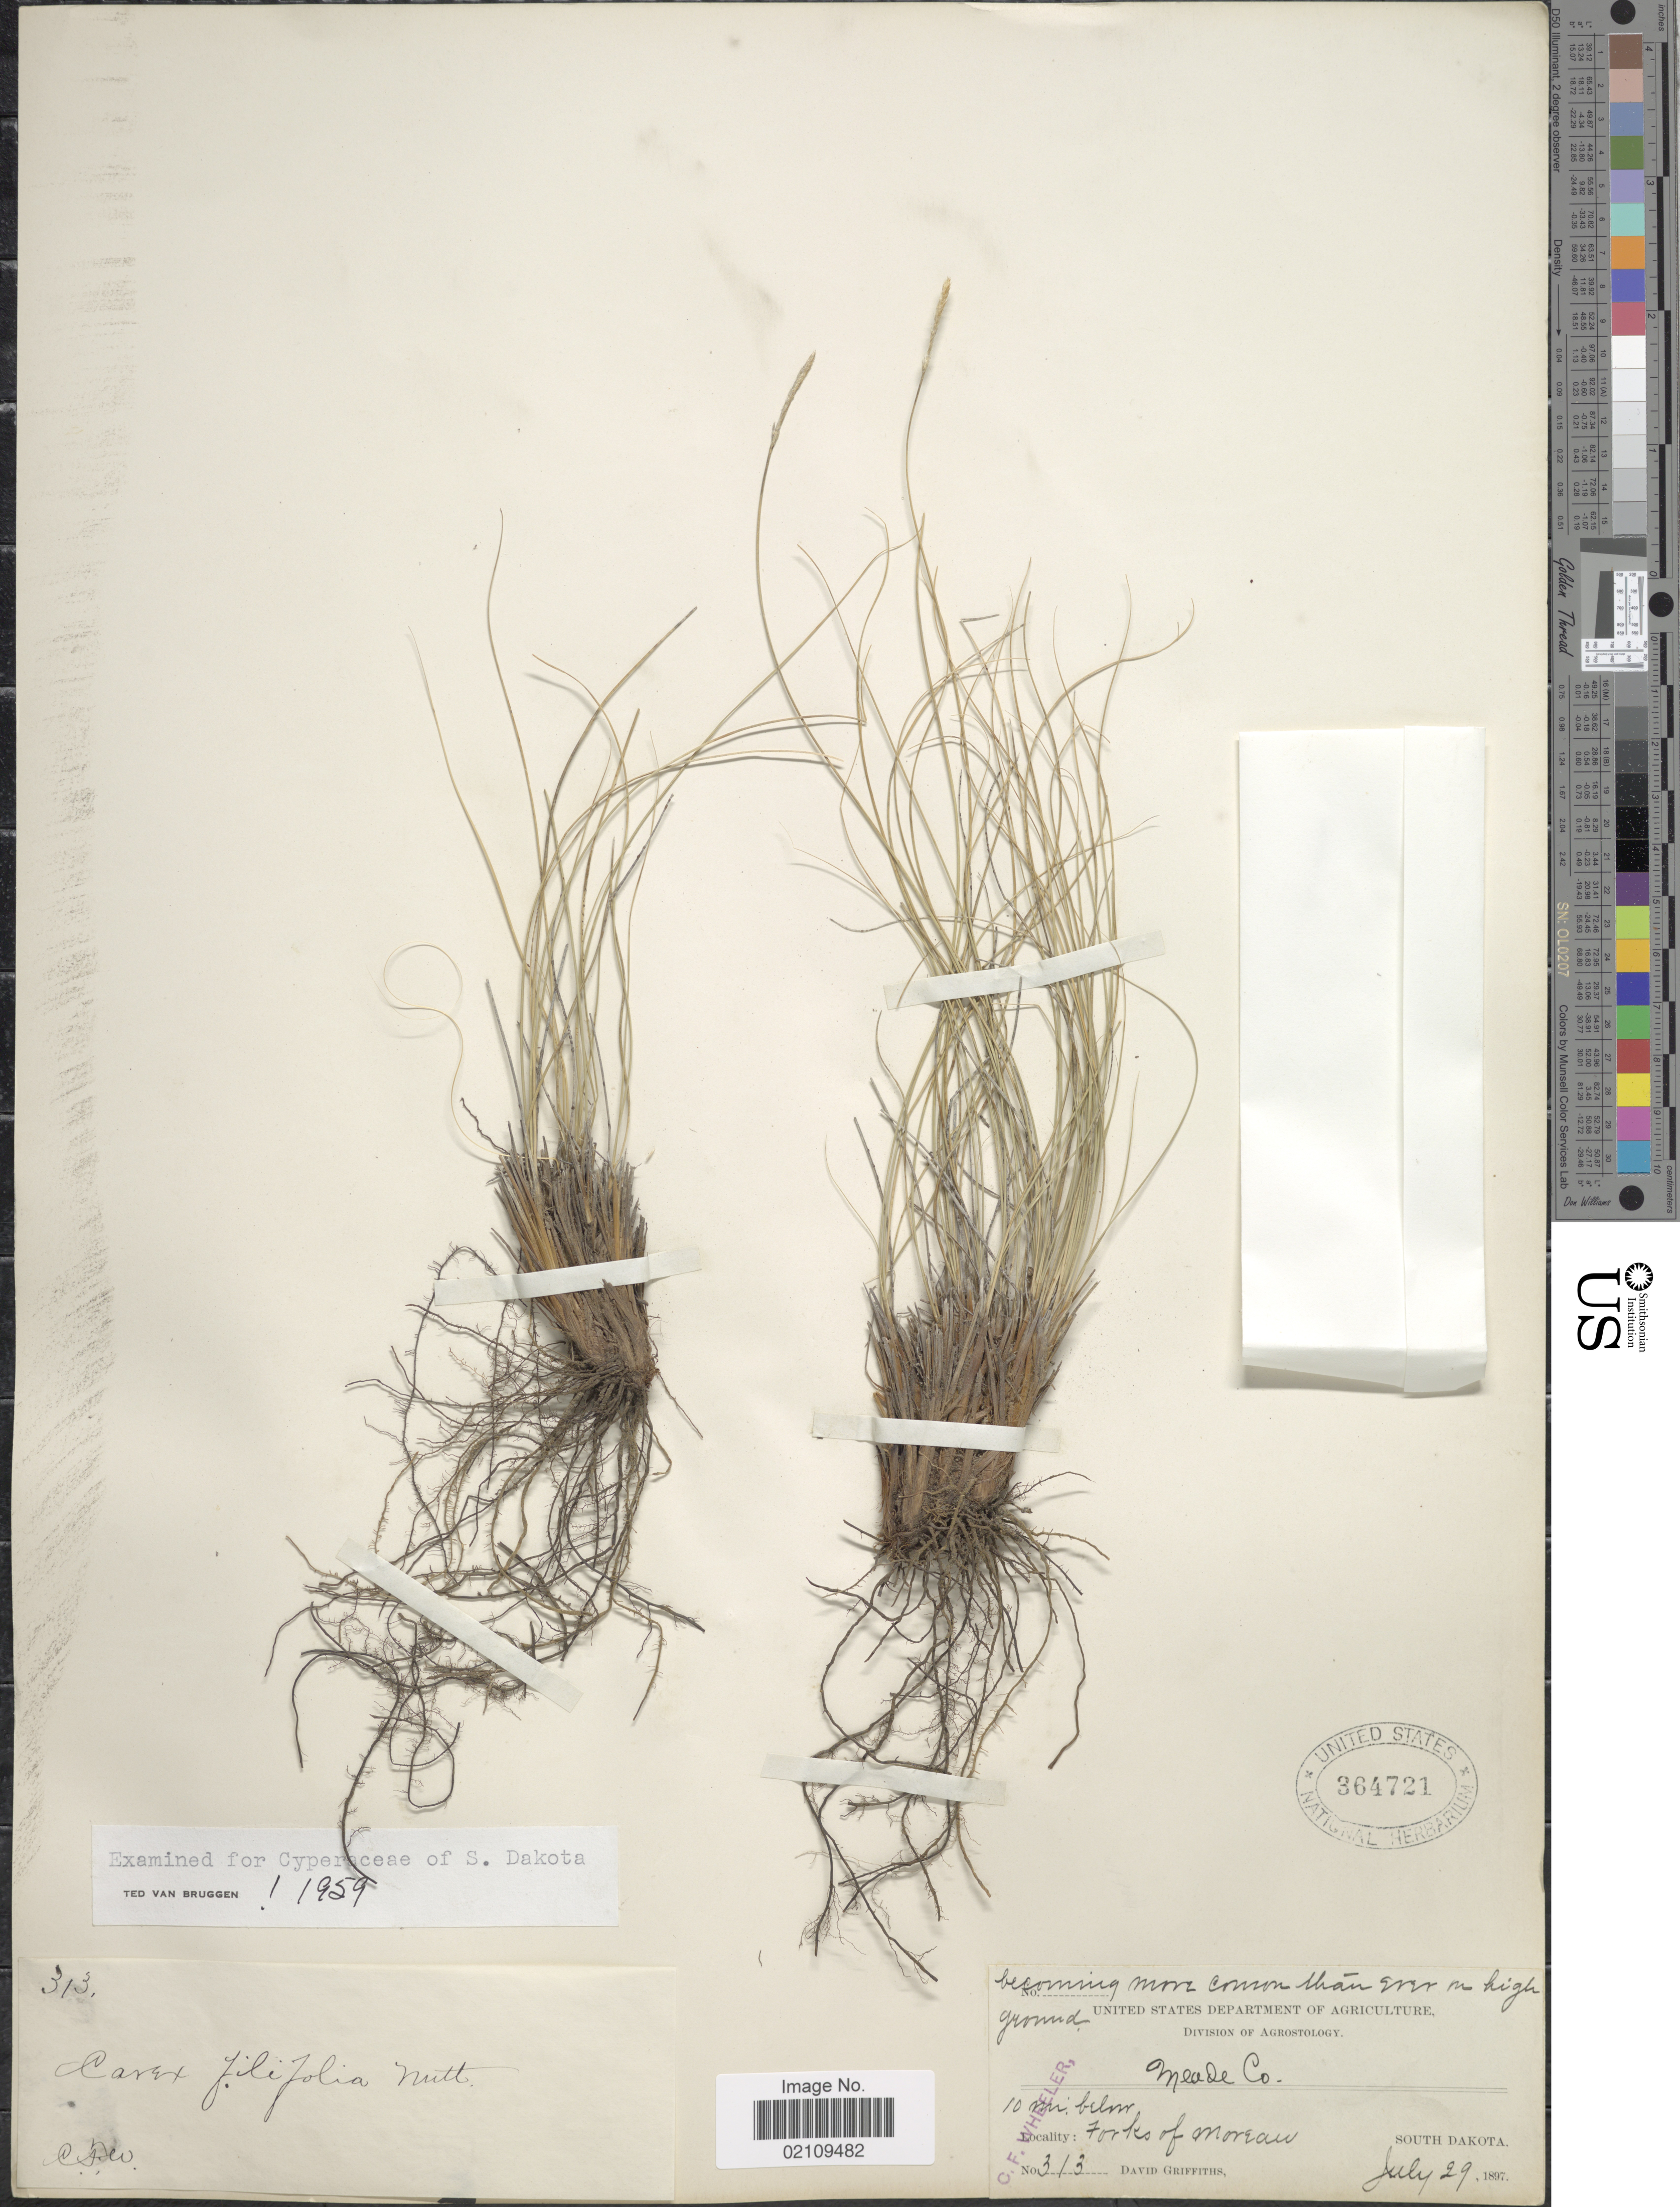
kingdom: Plantae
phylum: Tracheophyta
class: Liliopsida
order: Poales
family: Cyperaceae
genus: Carex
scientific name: Carex filifolia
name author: Nutt.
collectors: D. Griffiths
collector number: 313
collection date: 1897-07-29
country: United States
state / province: South Dakota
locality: Meade Co. 10 mi below Forks of Morean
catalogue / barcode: US 364721